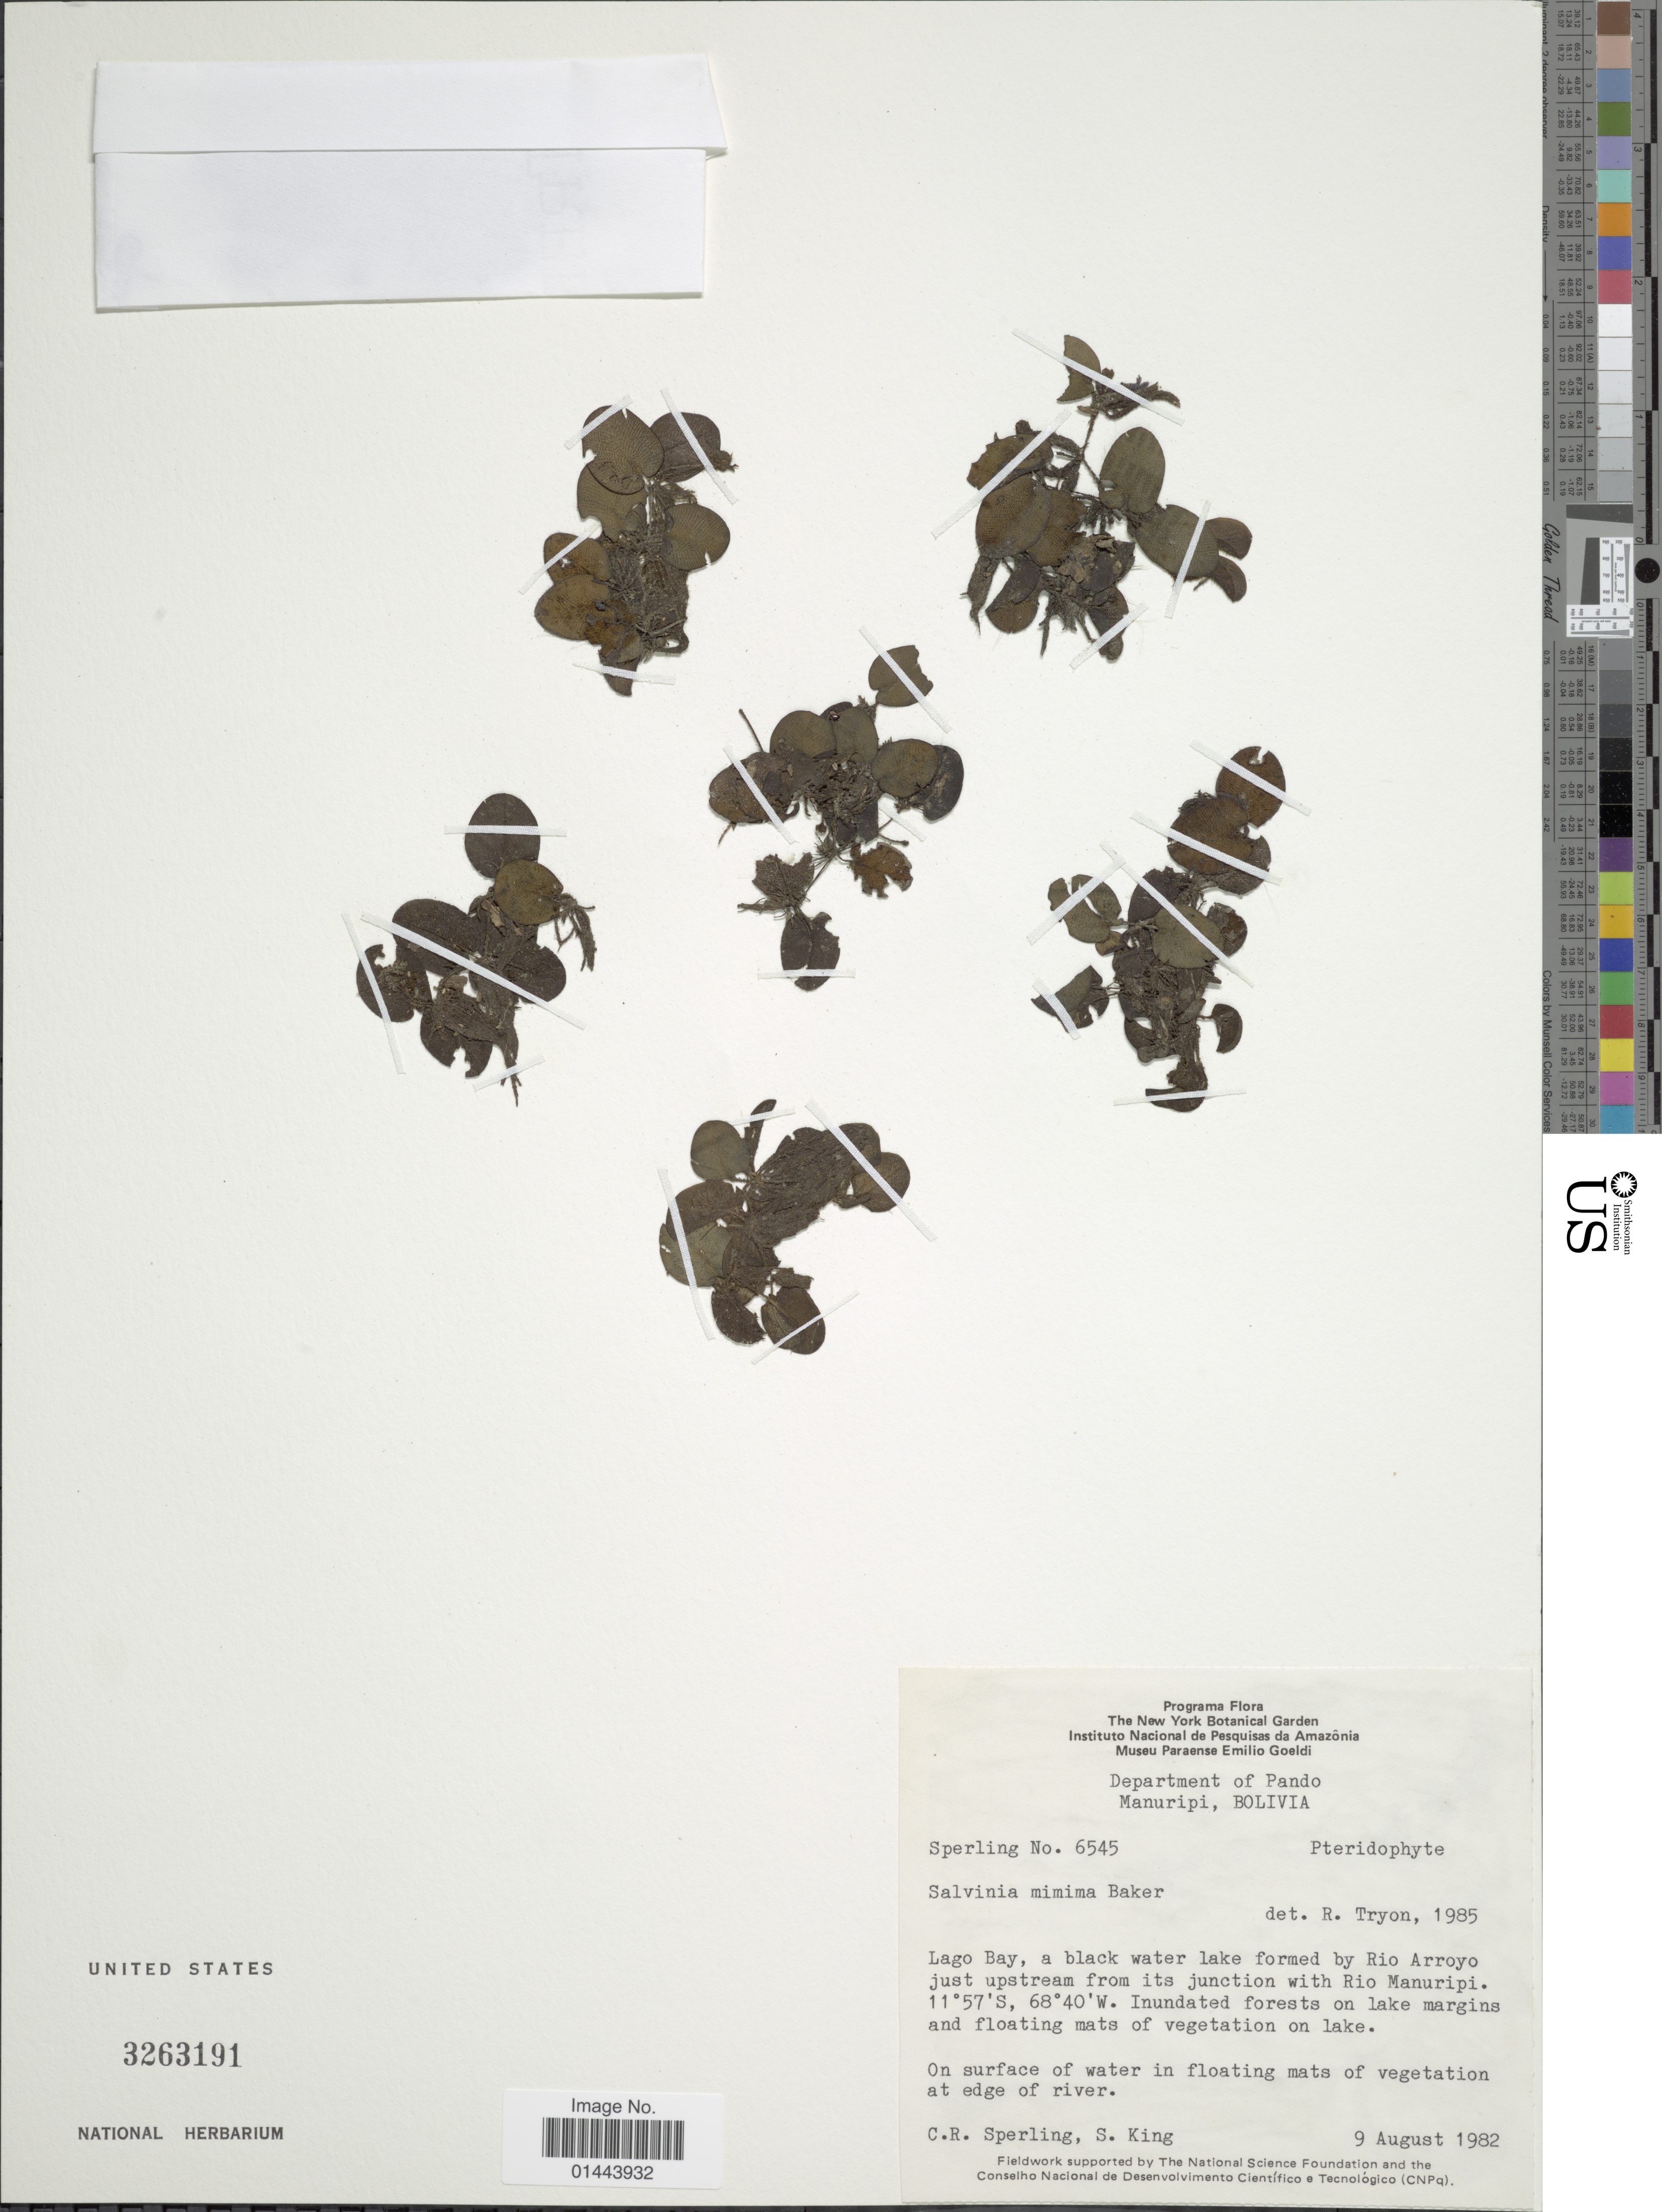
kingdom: Plantae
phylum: Tracheophyta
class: Polypodiopsida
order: Salviniales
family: Salviniaceae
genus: Salvinia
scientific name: Salvinia minima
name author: Baker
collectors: C. R. Sperling & S. King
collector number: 6545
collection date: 1982-08-09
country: Bolivia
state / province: Pando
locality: Manuripi, Lago Bay, a black water lake formed by Rio arroyo just upstream from its junction with Rio Manuripi, inundated forests on lake margins and floating mats of vegetation on lake, on surface of water in floating mats of vegetation at edge of river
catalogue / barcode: US 3263191